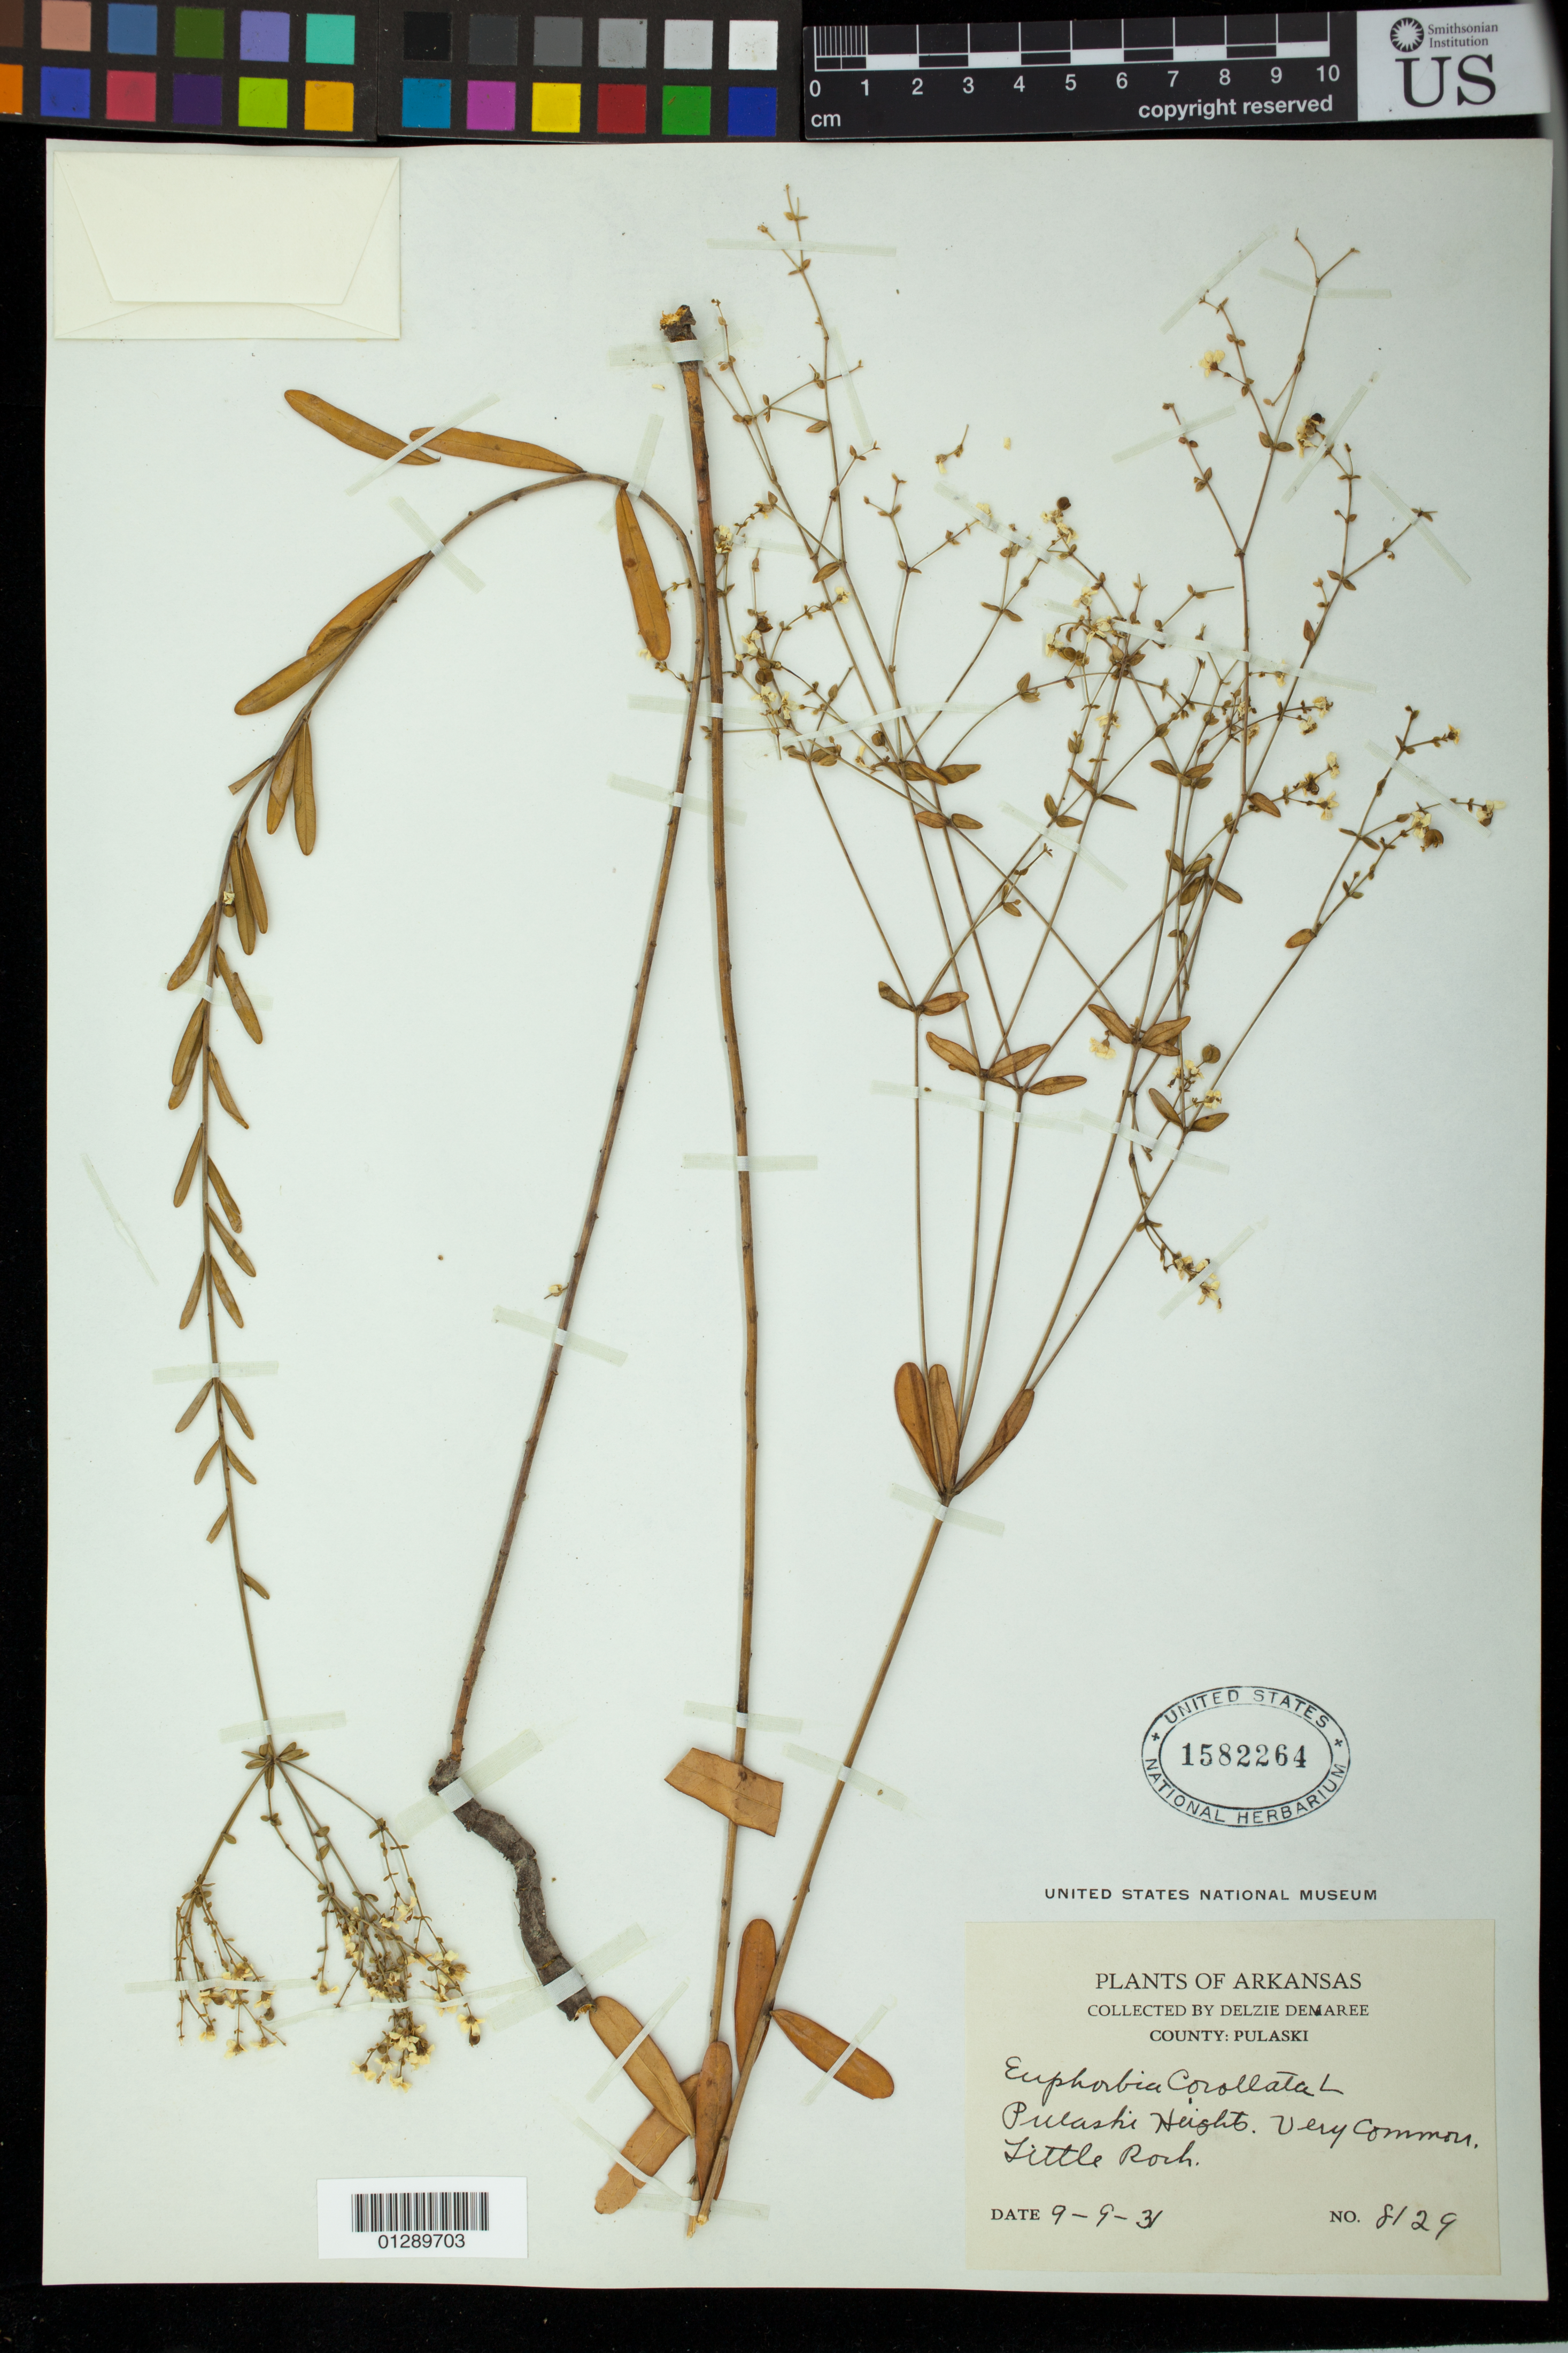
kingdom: Plantae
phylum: Tracheophyta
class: Magnoliopsida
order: Malpighiales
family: Euphorbiaceae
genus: Euphorbia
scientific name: Euphorbia corollata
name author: L.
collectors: D. Demaree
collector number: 8129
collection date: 1931-09-09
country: United States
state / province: Arkansas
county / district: Pulaski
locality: Pulaski Heights, Little Rock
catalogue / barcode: US 1582264